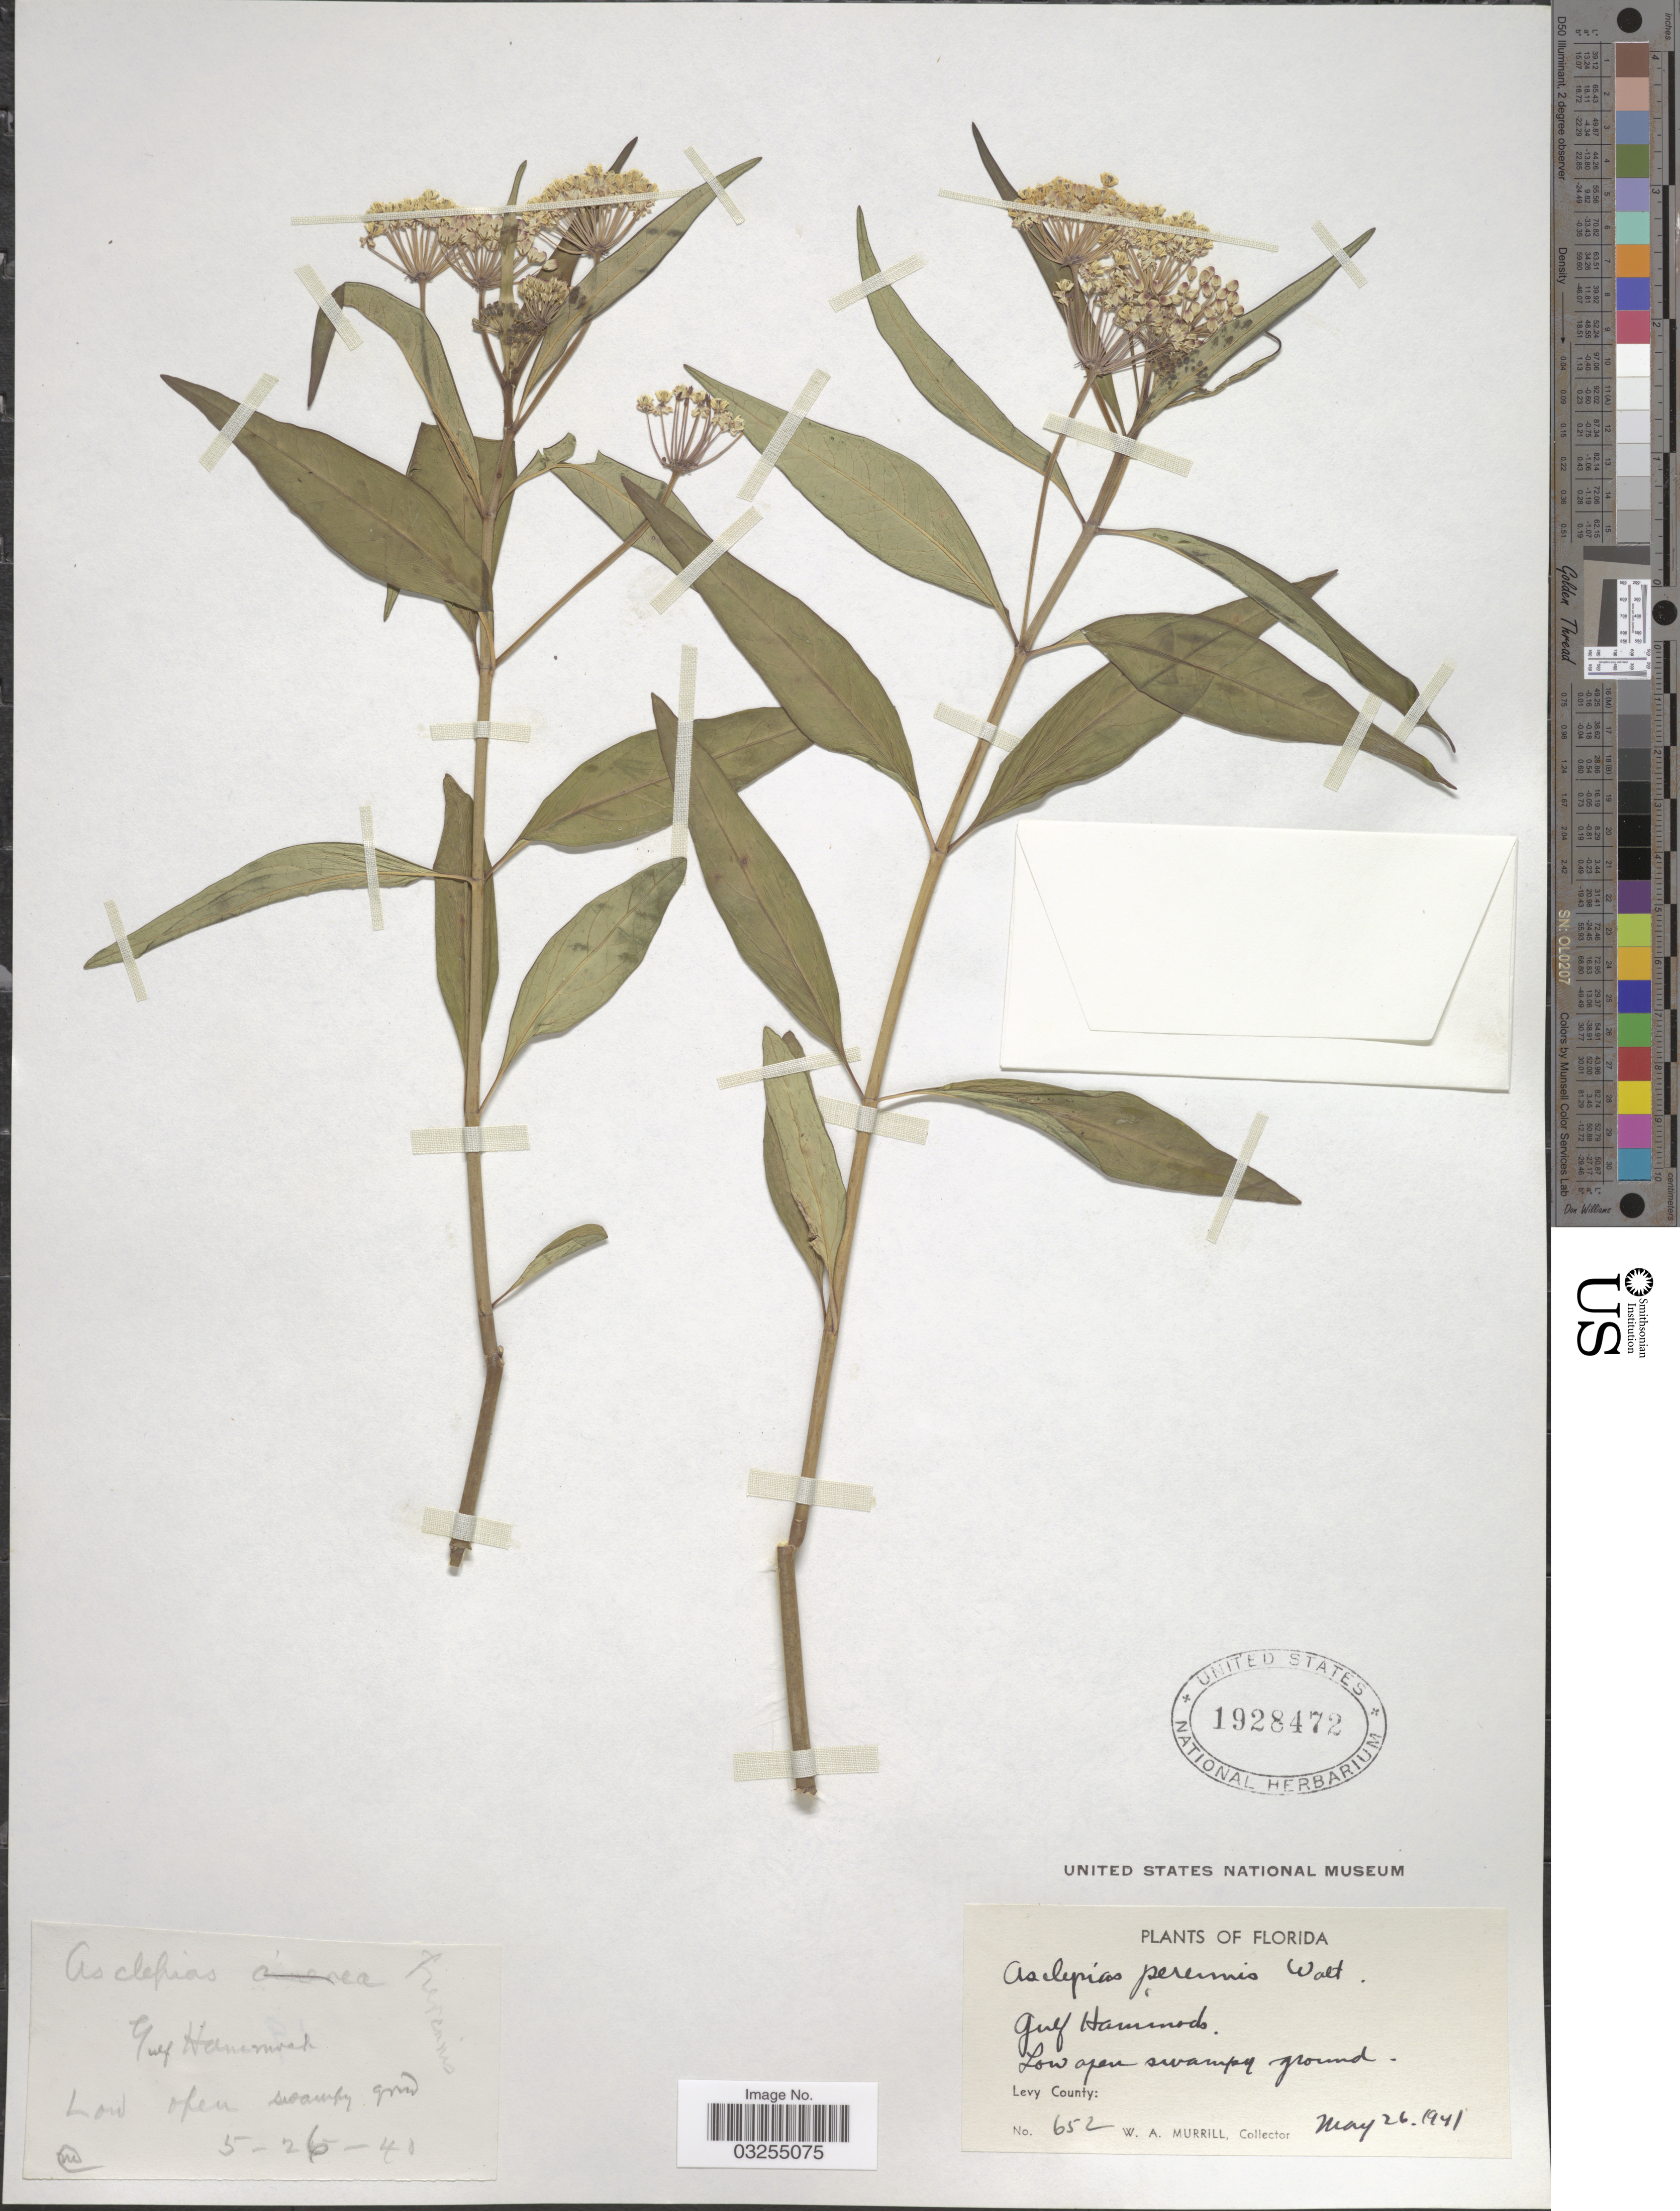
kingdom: Plantae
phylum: Tracheophyta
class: Magnoliopsida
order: Gentianales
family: Apocynaceae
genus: Asclepias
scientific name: Asclepias perennis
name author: Walter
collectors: W. A. Murrill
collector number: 652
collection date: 1941-05-26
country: United States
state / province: Florida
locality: Gulf Hammock. Levy County.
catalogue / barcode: US 1928472